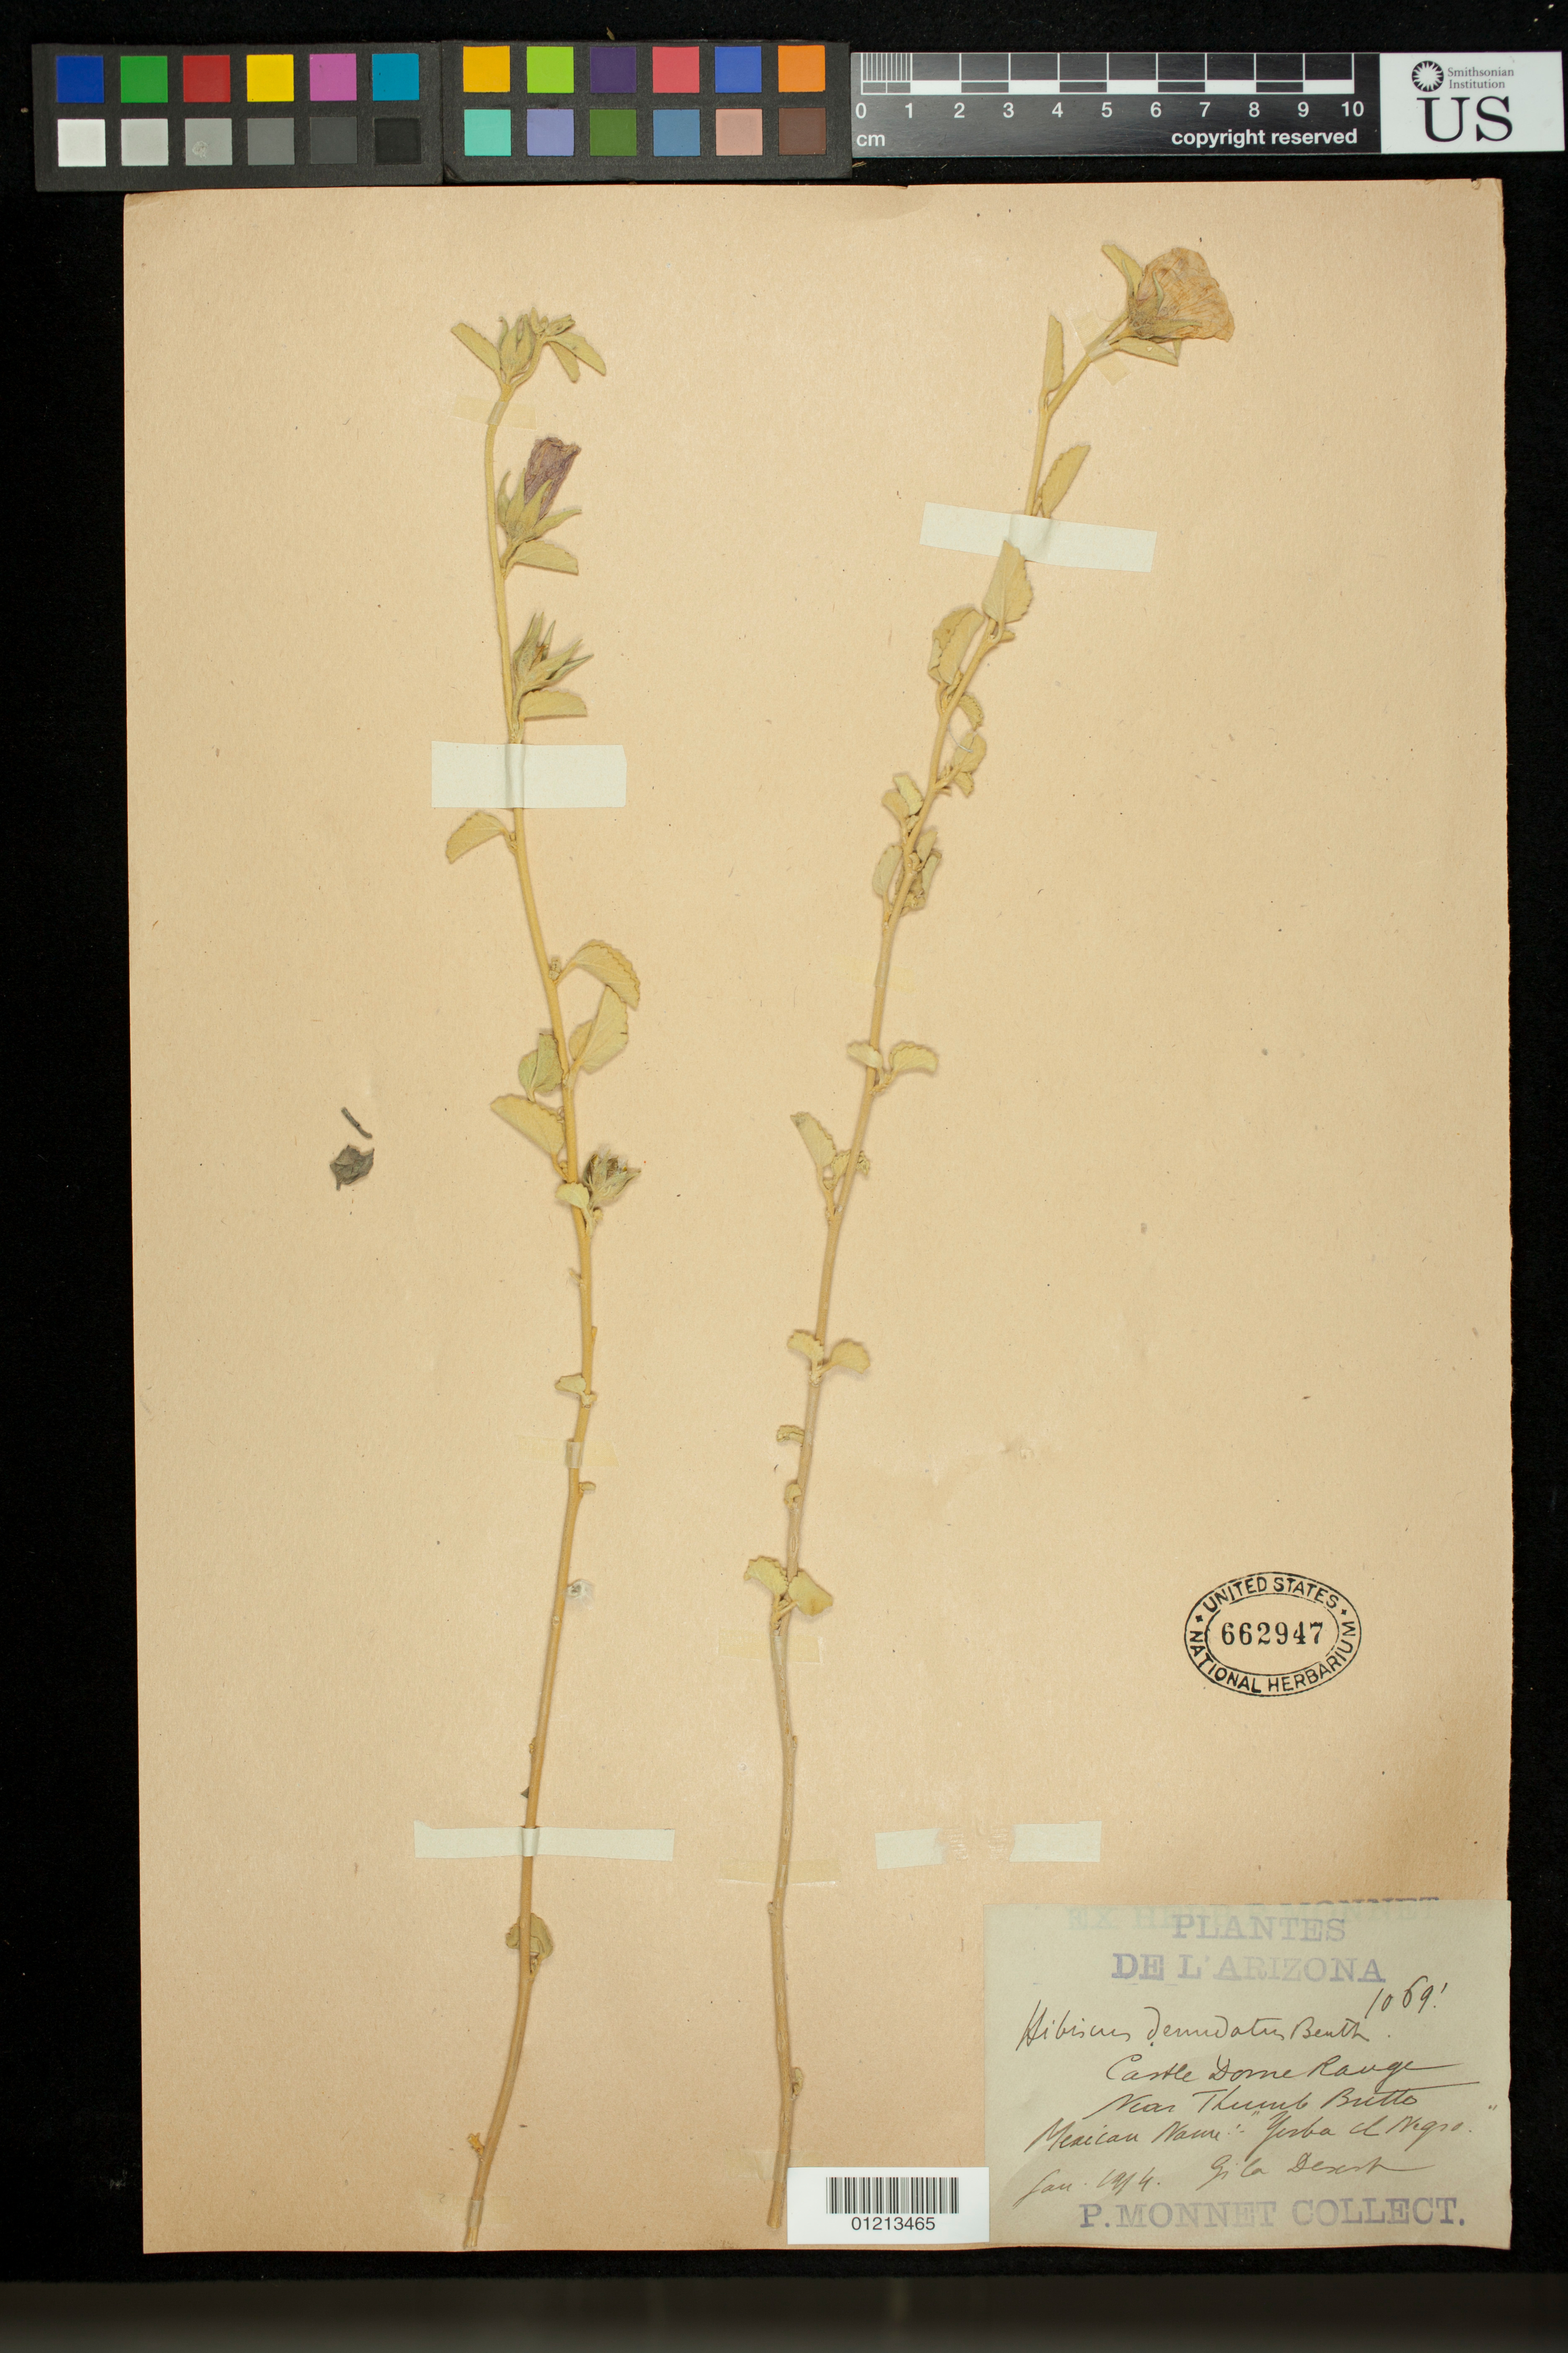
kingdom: Plantae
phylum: Tracheophyta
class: Magnoliopsida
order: Malvales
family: Malvaceae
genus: Hibiscus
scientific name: Hibiscus denudatus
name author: Benth.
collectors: P. Monnet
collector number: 1069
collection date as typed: Jan 1914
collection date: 1914-01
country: United States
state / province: Arizona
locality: Castle Dome Range, near Thumb Butte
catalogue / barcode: US 662947